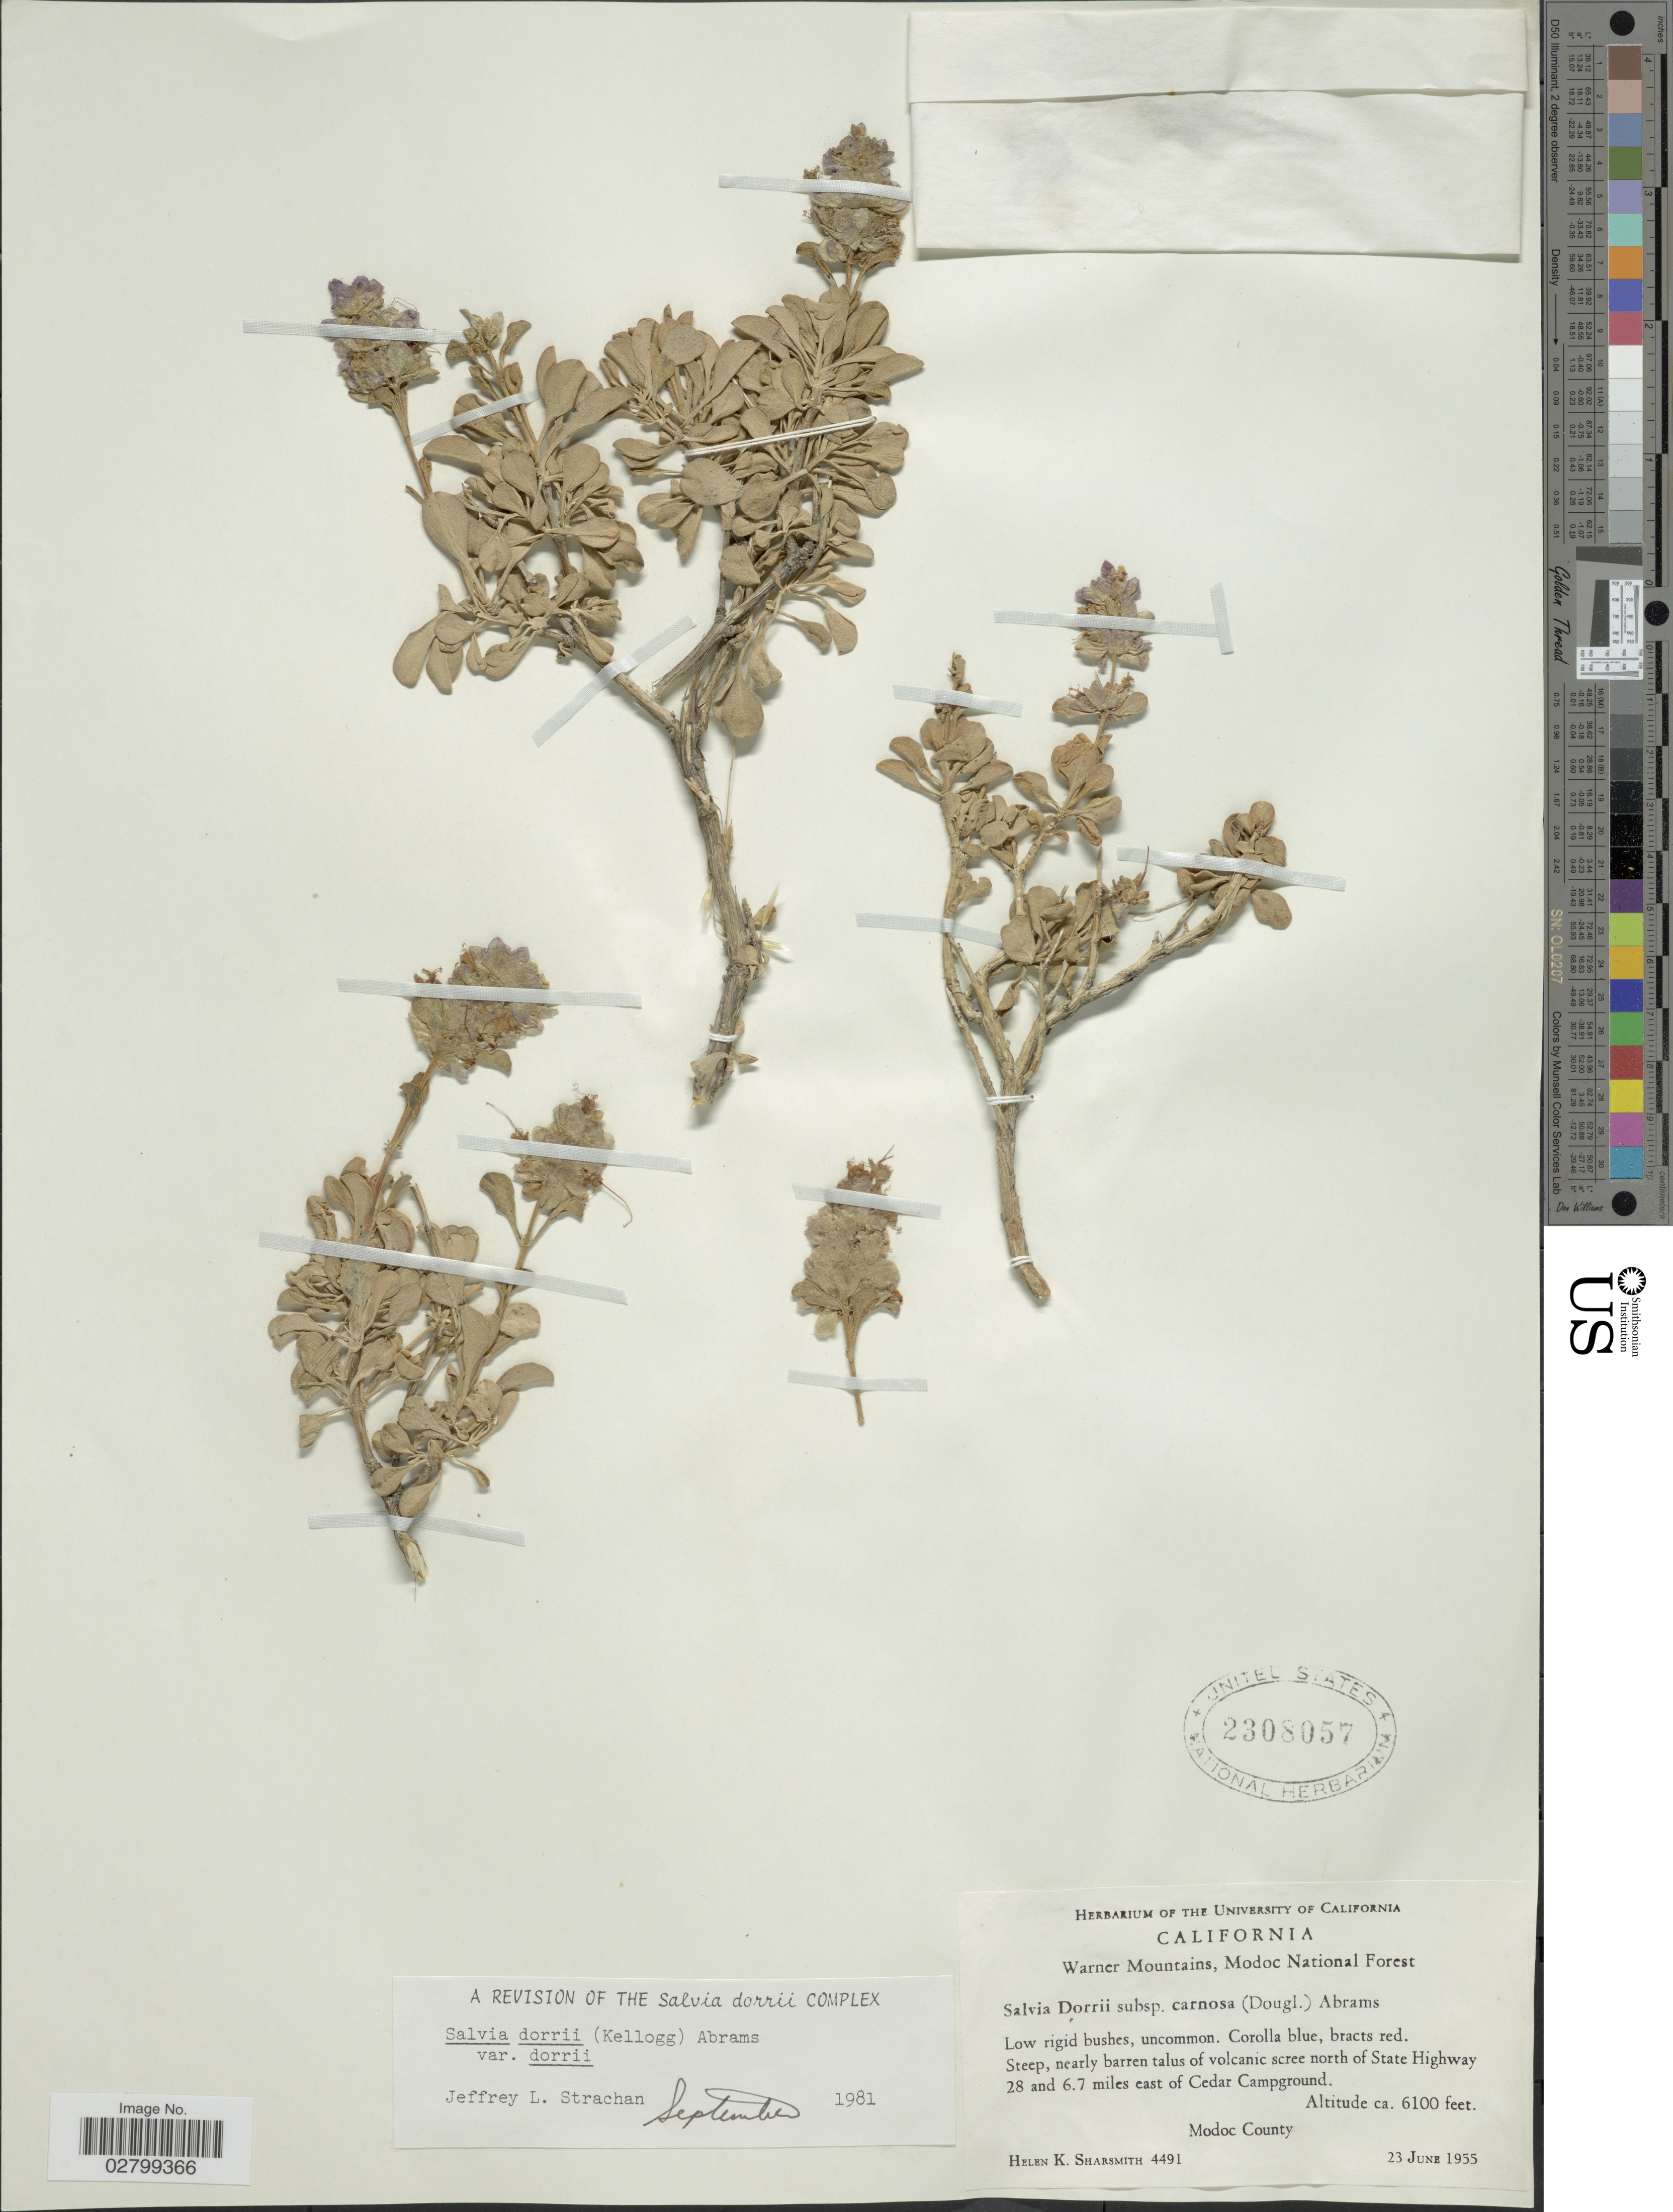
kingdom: Plantae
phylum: Tracheophyta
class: Magnoliopsida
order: Lamiales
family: Lamiaceae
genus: Salvia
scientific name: Salvia dorrii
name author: (Kellogg) Abrams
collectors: H. Sharsmith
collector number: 4491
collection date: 1955-06-23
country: United States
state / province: California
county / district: Modoc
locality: Warner Mountains, Modoc National Forest. nearly barren talus of volcanic scree north of State Highway 28 and 6.7 miles east of Cedar Campground. Modoc County.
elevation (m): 1859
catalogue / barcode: US 2308057